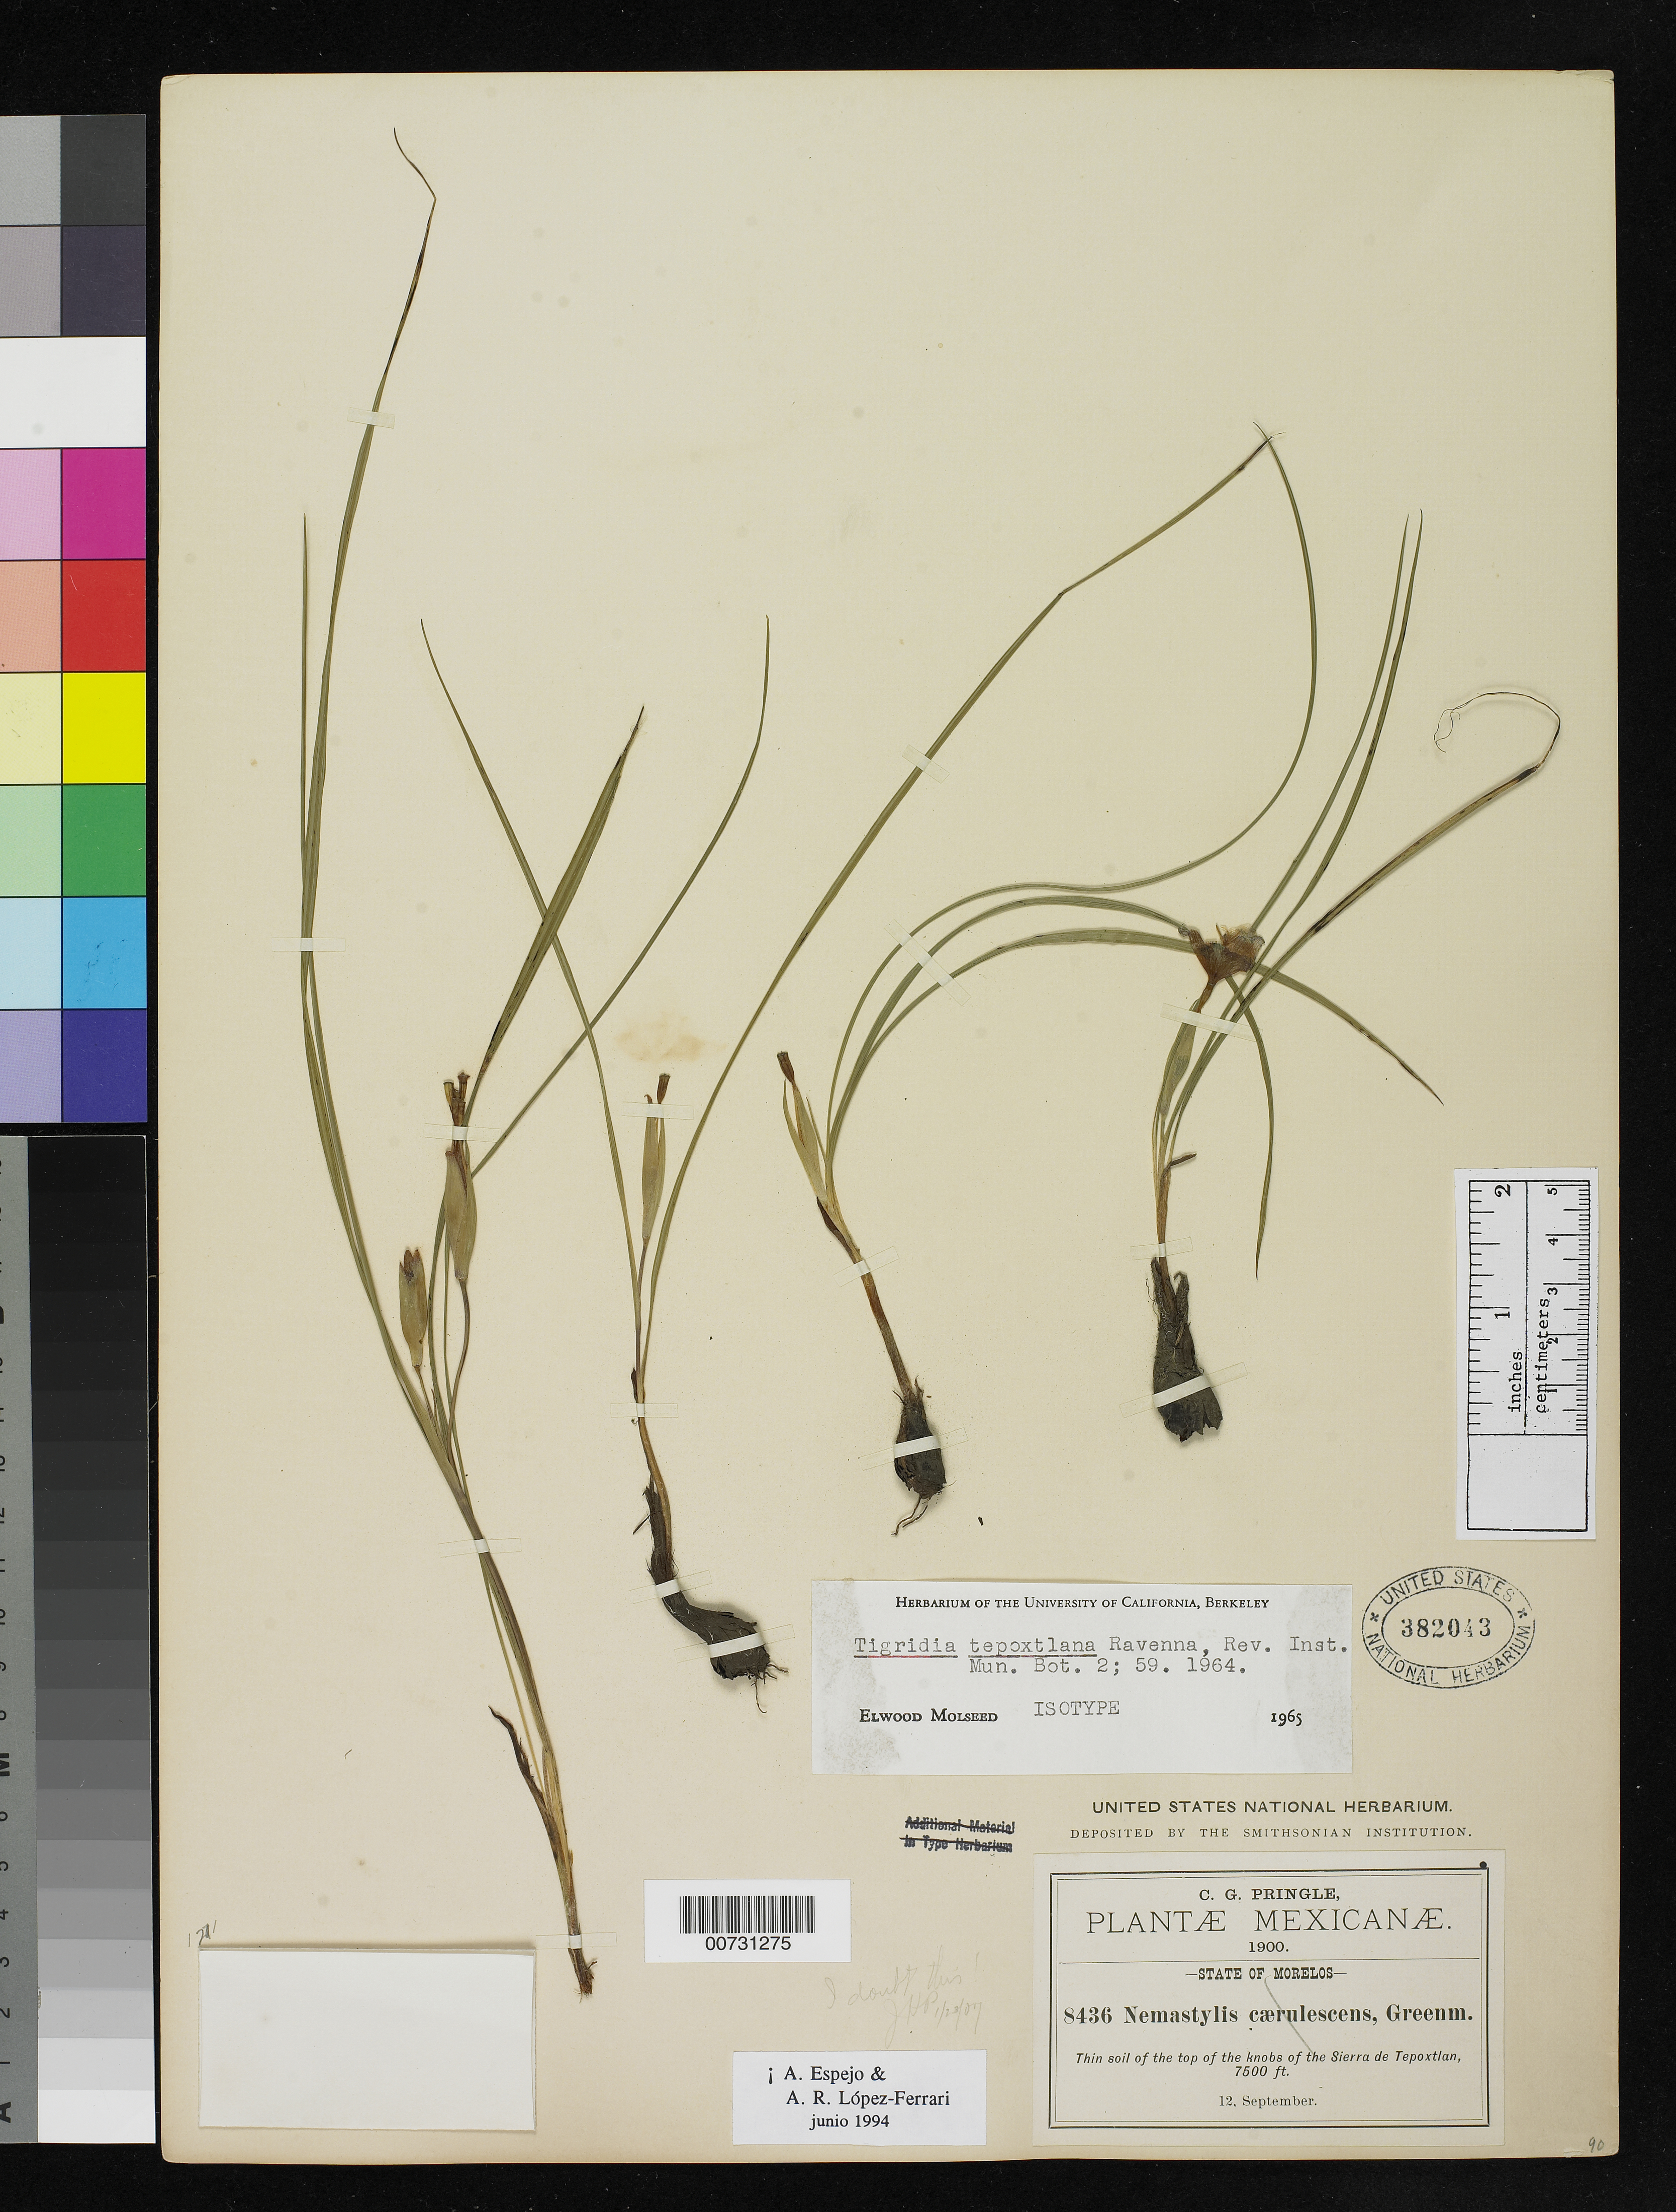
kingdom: Plantae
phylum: Tracheophyta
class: Liliopsida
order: Asparagales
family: Iridaceae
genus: Tigridia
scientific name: Tigridia tepoxtlana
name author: Ravenna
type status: Isotype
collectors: C. G. Pringle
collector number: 8436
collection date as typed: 12 Sep 1900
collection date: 1900-09-12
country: Mexico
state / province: Morelos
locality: Thin soil of the top of the knobs of the Sierra de Tepoxtlan.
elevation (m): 2286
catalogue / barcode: US 382043